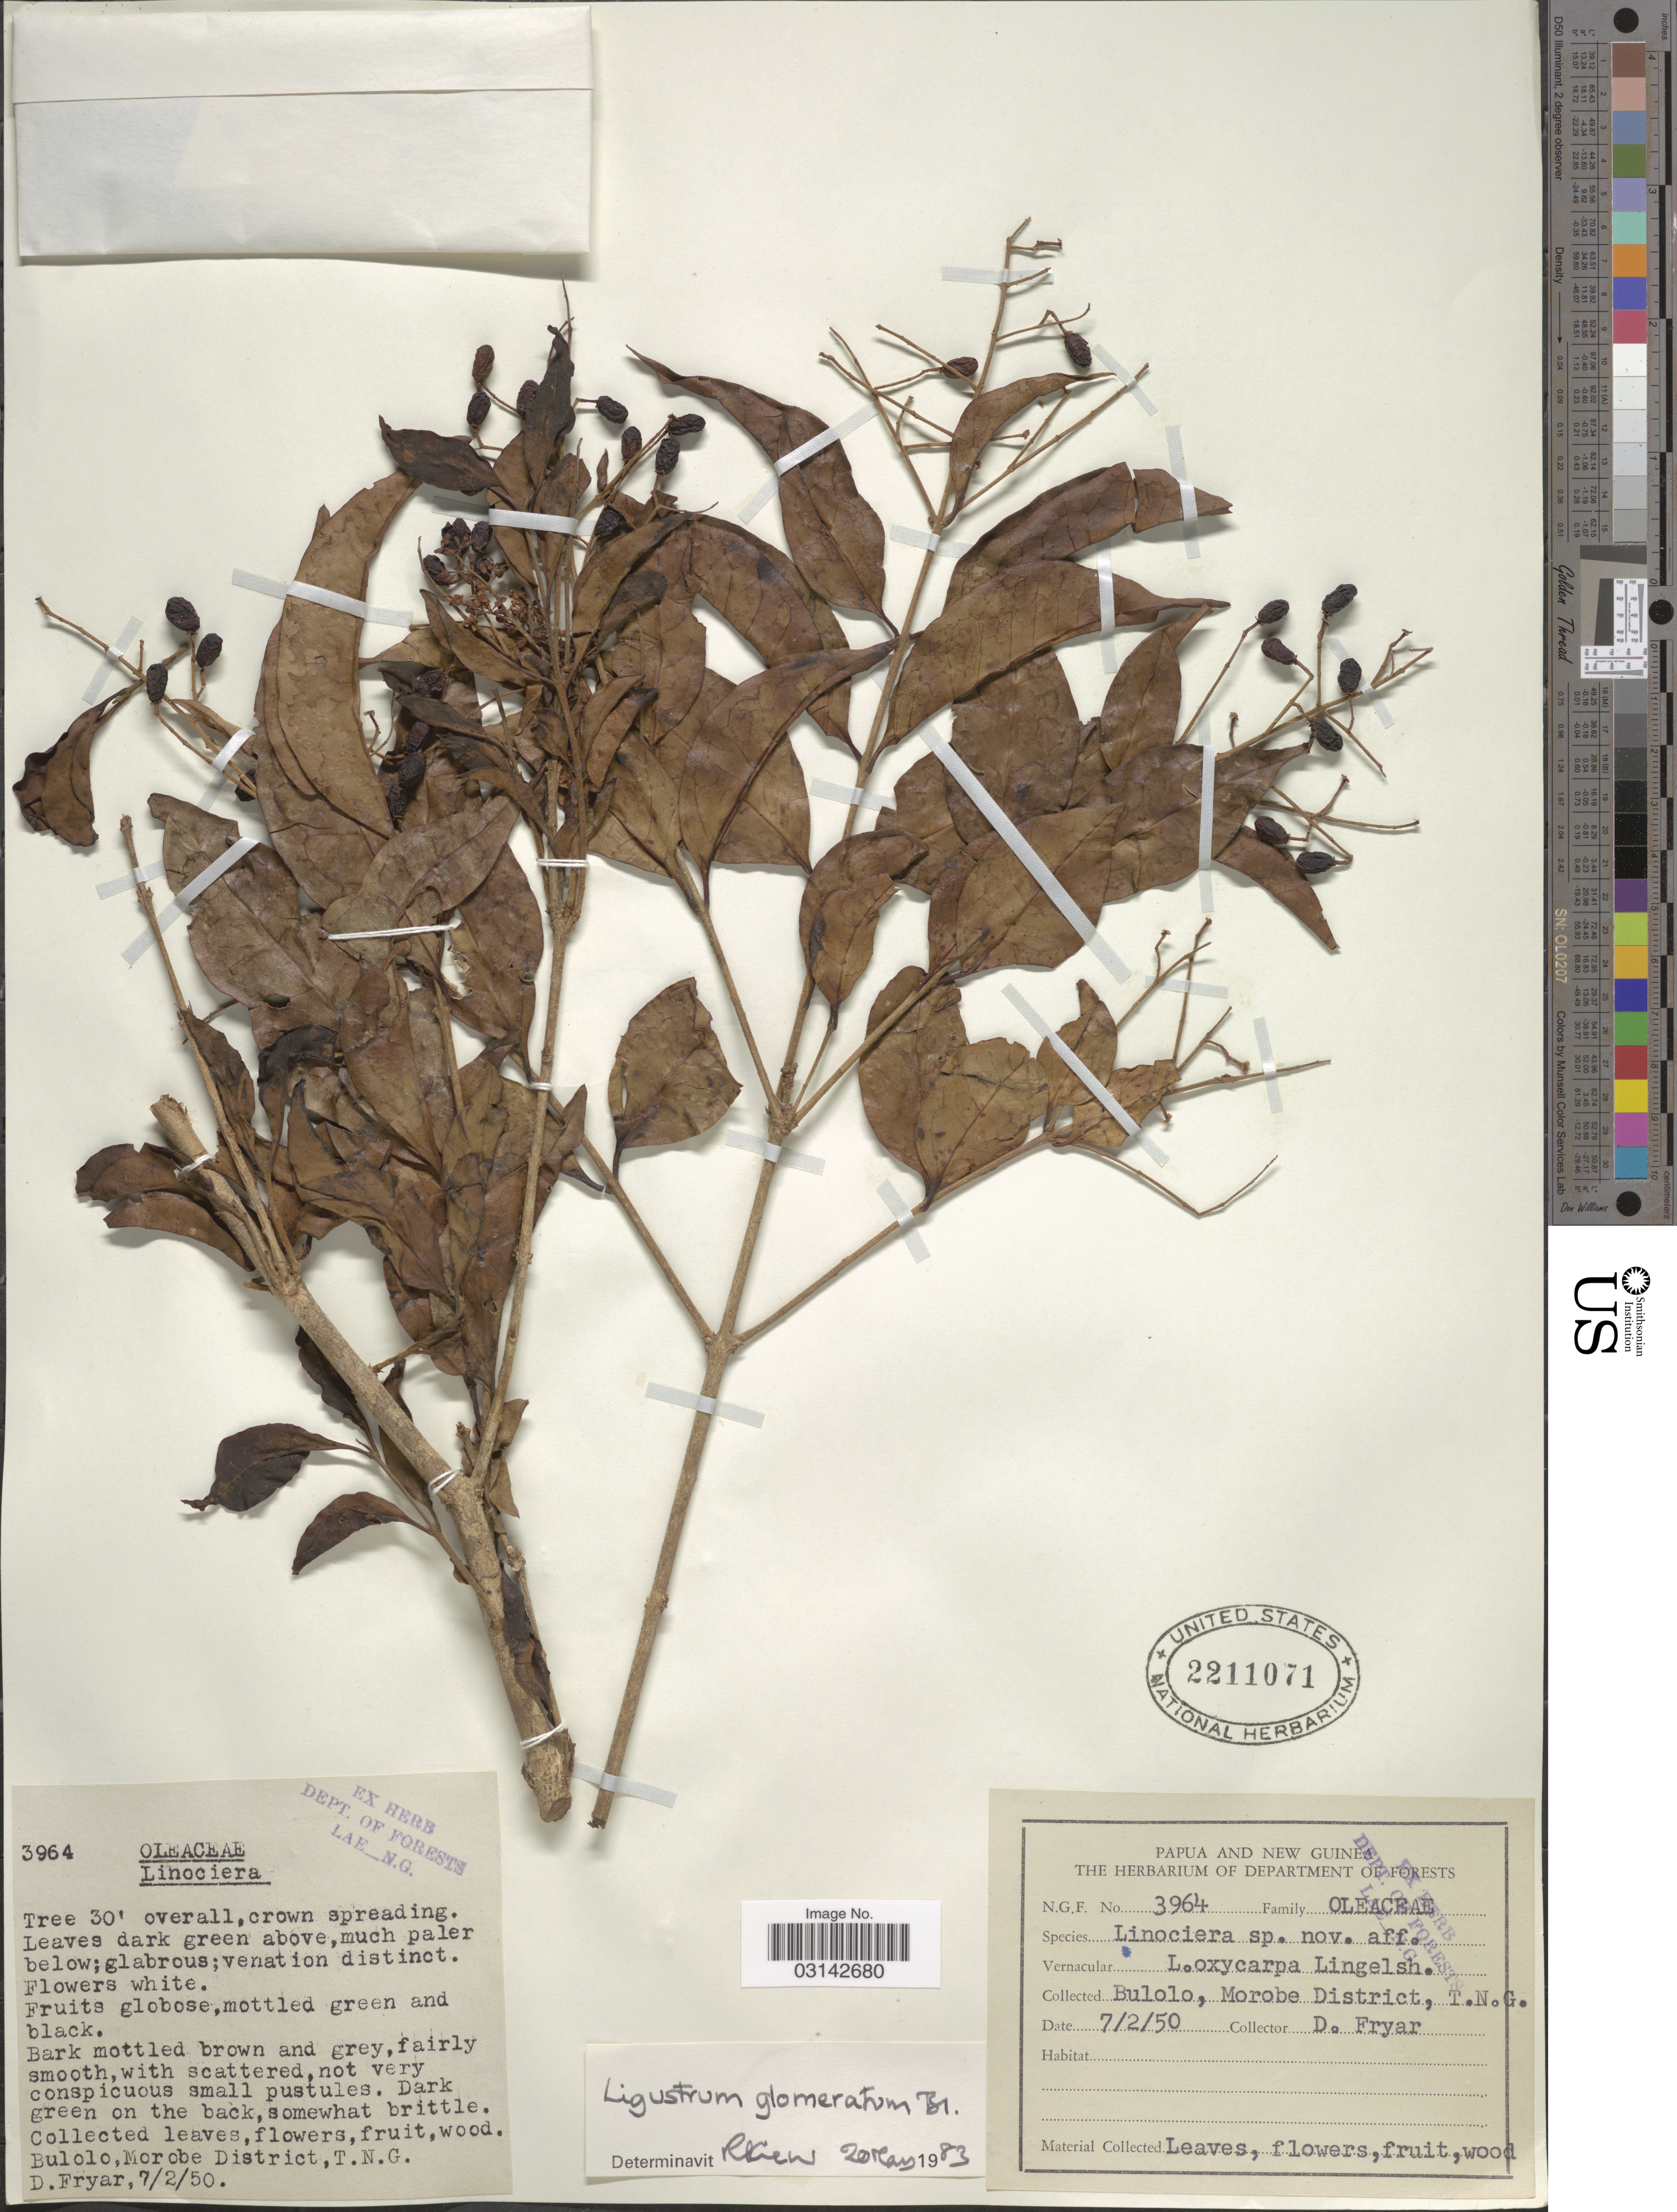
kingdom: Plantae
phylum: Tracheophyta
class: Magnoliopsida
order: Lamiales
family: Oleaceae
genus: Ligustrum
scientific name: Ligustrum glomeratum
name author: Blume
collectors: D. Fryar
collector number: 3964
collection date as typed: Transcribed d/m/y: 7/2/50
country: Papua New Guinea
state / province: Morobe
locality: Bulolo, Morobe District, T.N.G.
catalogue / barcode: US 2211071